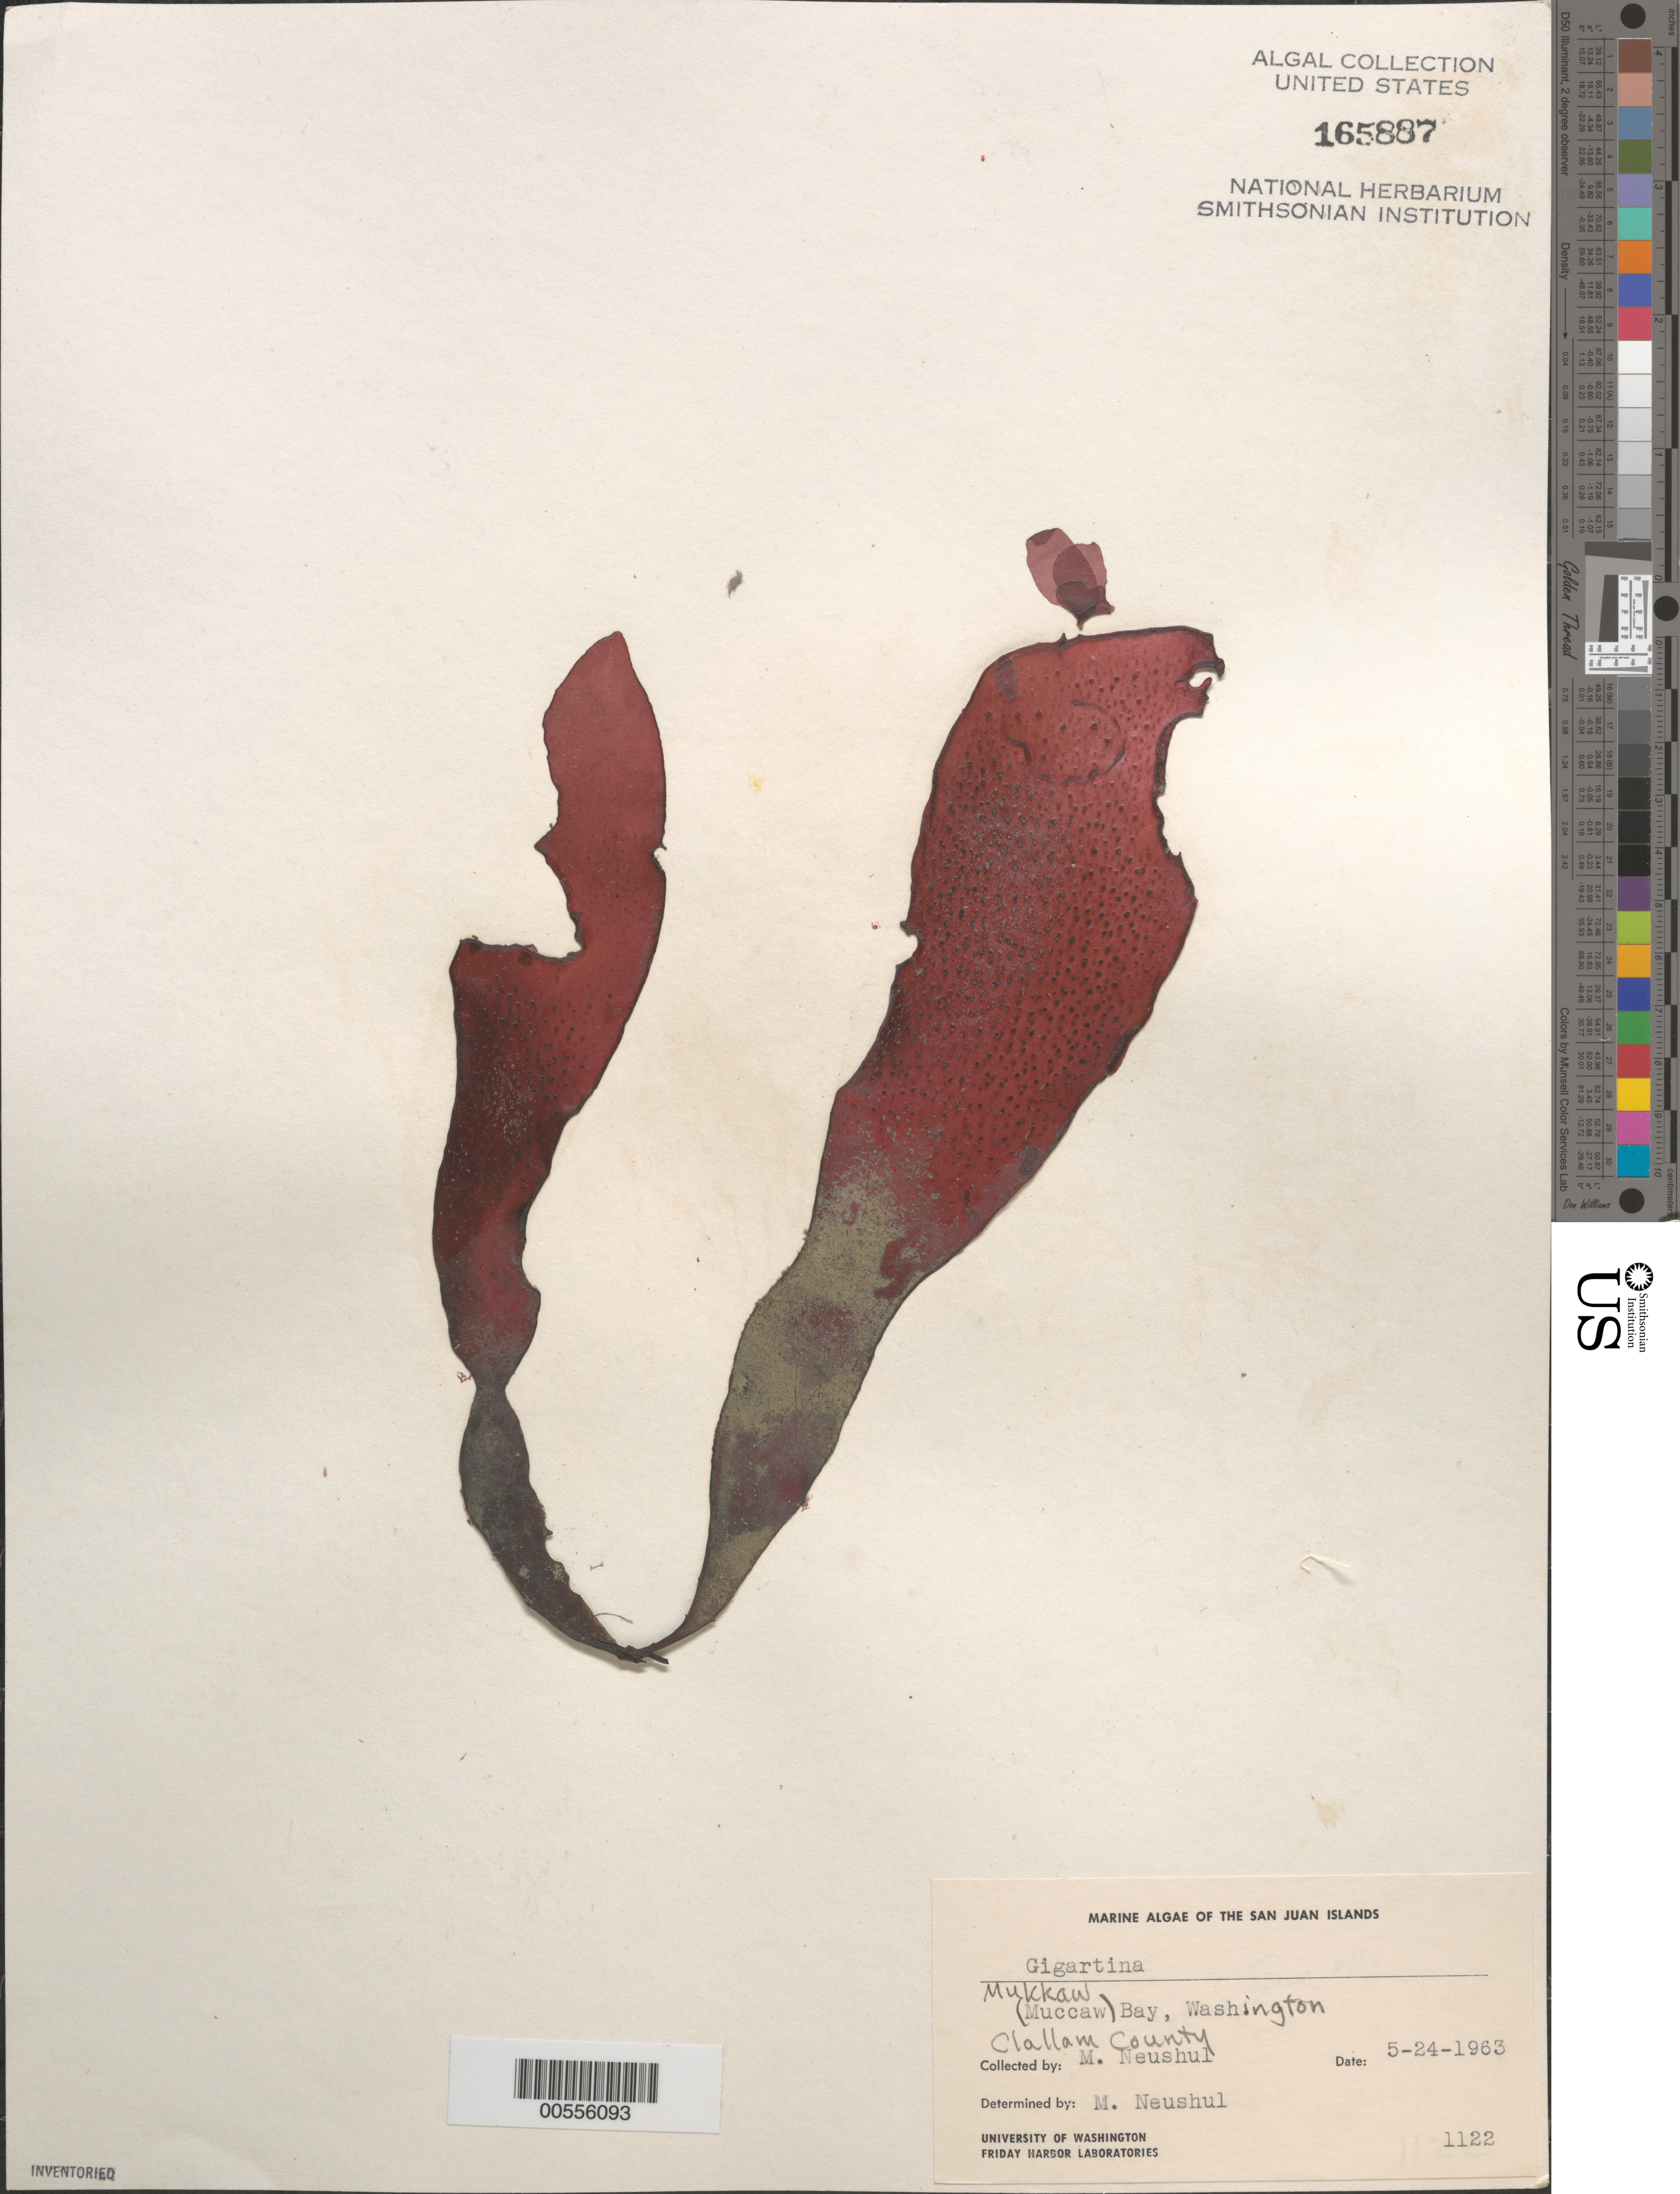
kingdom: Plantae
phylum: Rhodophyta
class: Florideophyceae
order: Gigartinales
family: Gigartinaceae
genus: Gigartina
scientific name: Gigartina sp.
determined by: Neushul, M.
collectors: M. Neushul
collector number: Neushul 1117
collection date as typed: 24 May 1963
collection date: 1963-05-24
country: United States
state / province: Washington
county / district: Clallam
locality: Mukkaw Bay (Muccaw Bay)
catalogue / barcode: US 165886